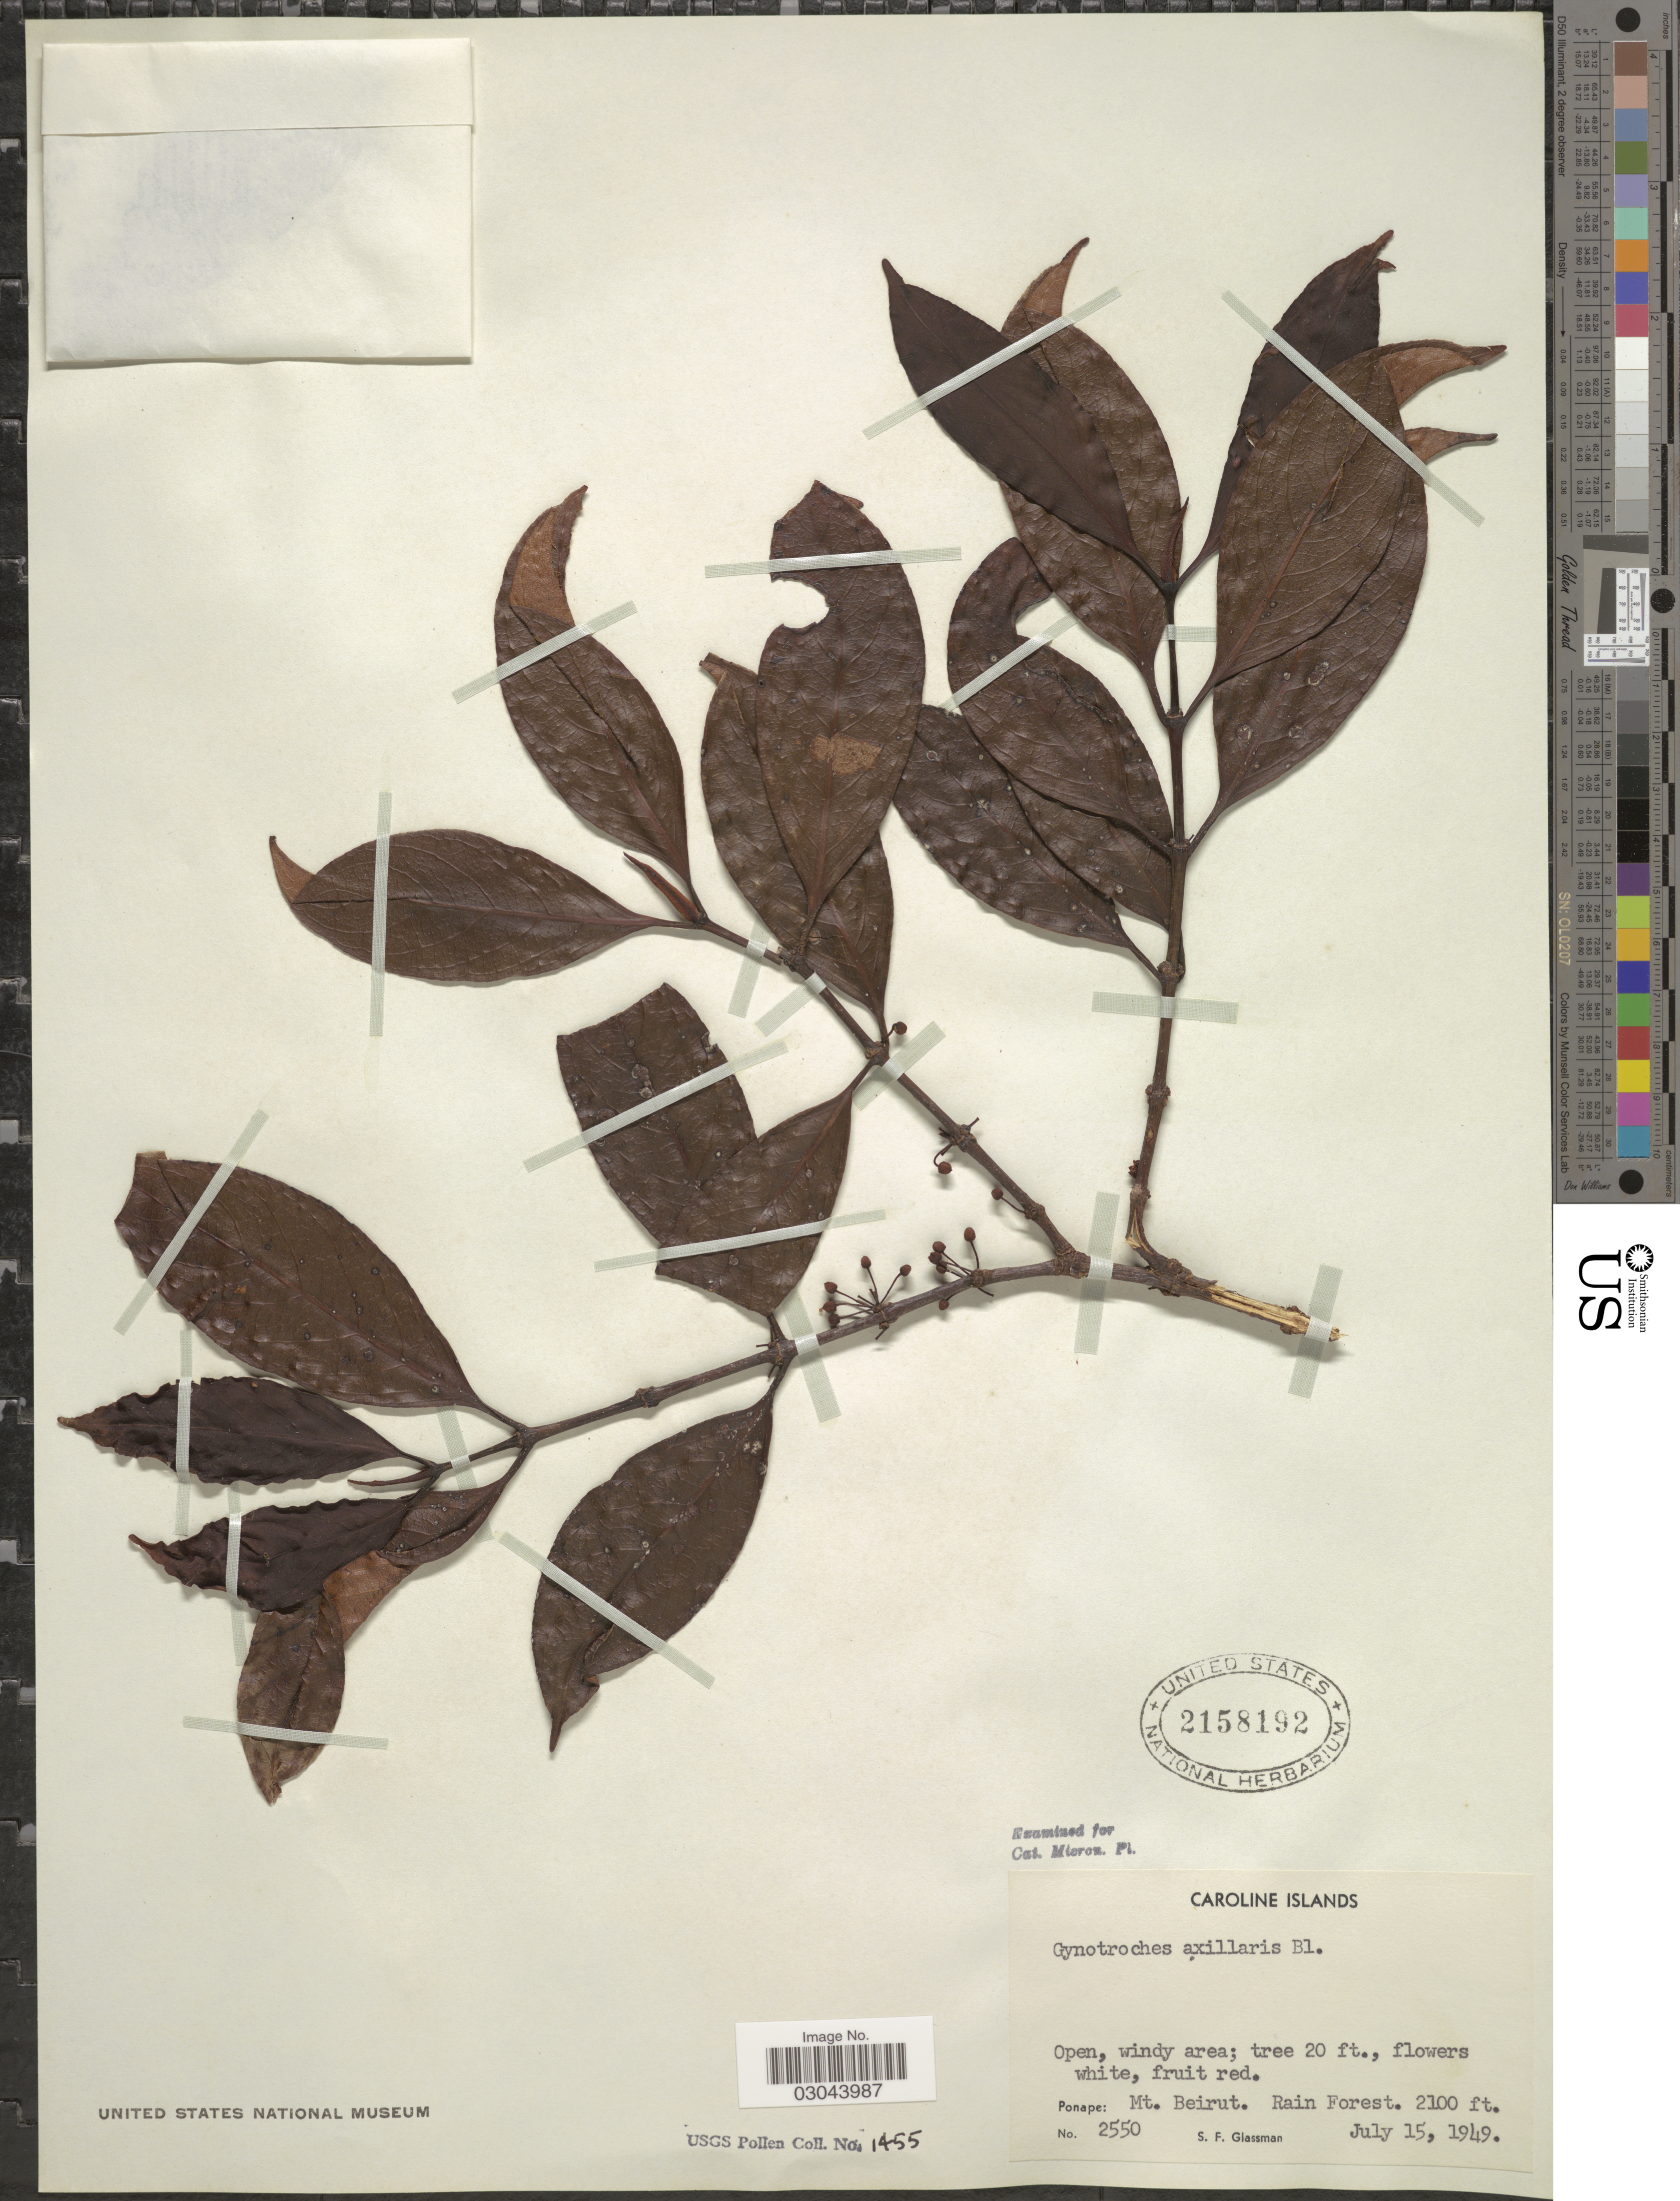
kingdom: Plantae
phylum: Tracheophyta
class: Magnoliopsida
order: Malpighiales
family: Rhizophoraceae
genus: Gynotroches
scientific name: Gynotroches axillaris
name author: Blume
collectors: S. F. Glassman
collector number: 2550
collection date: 1949-07-15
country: Micronesia, Federated States of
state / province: Pohnpei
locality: Caroline Islands. Ponape: Mt. Beirut.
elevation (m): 640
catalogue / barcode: US 2158192